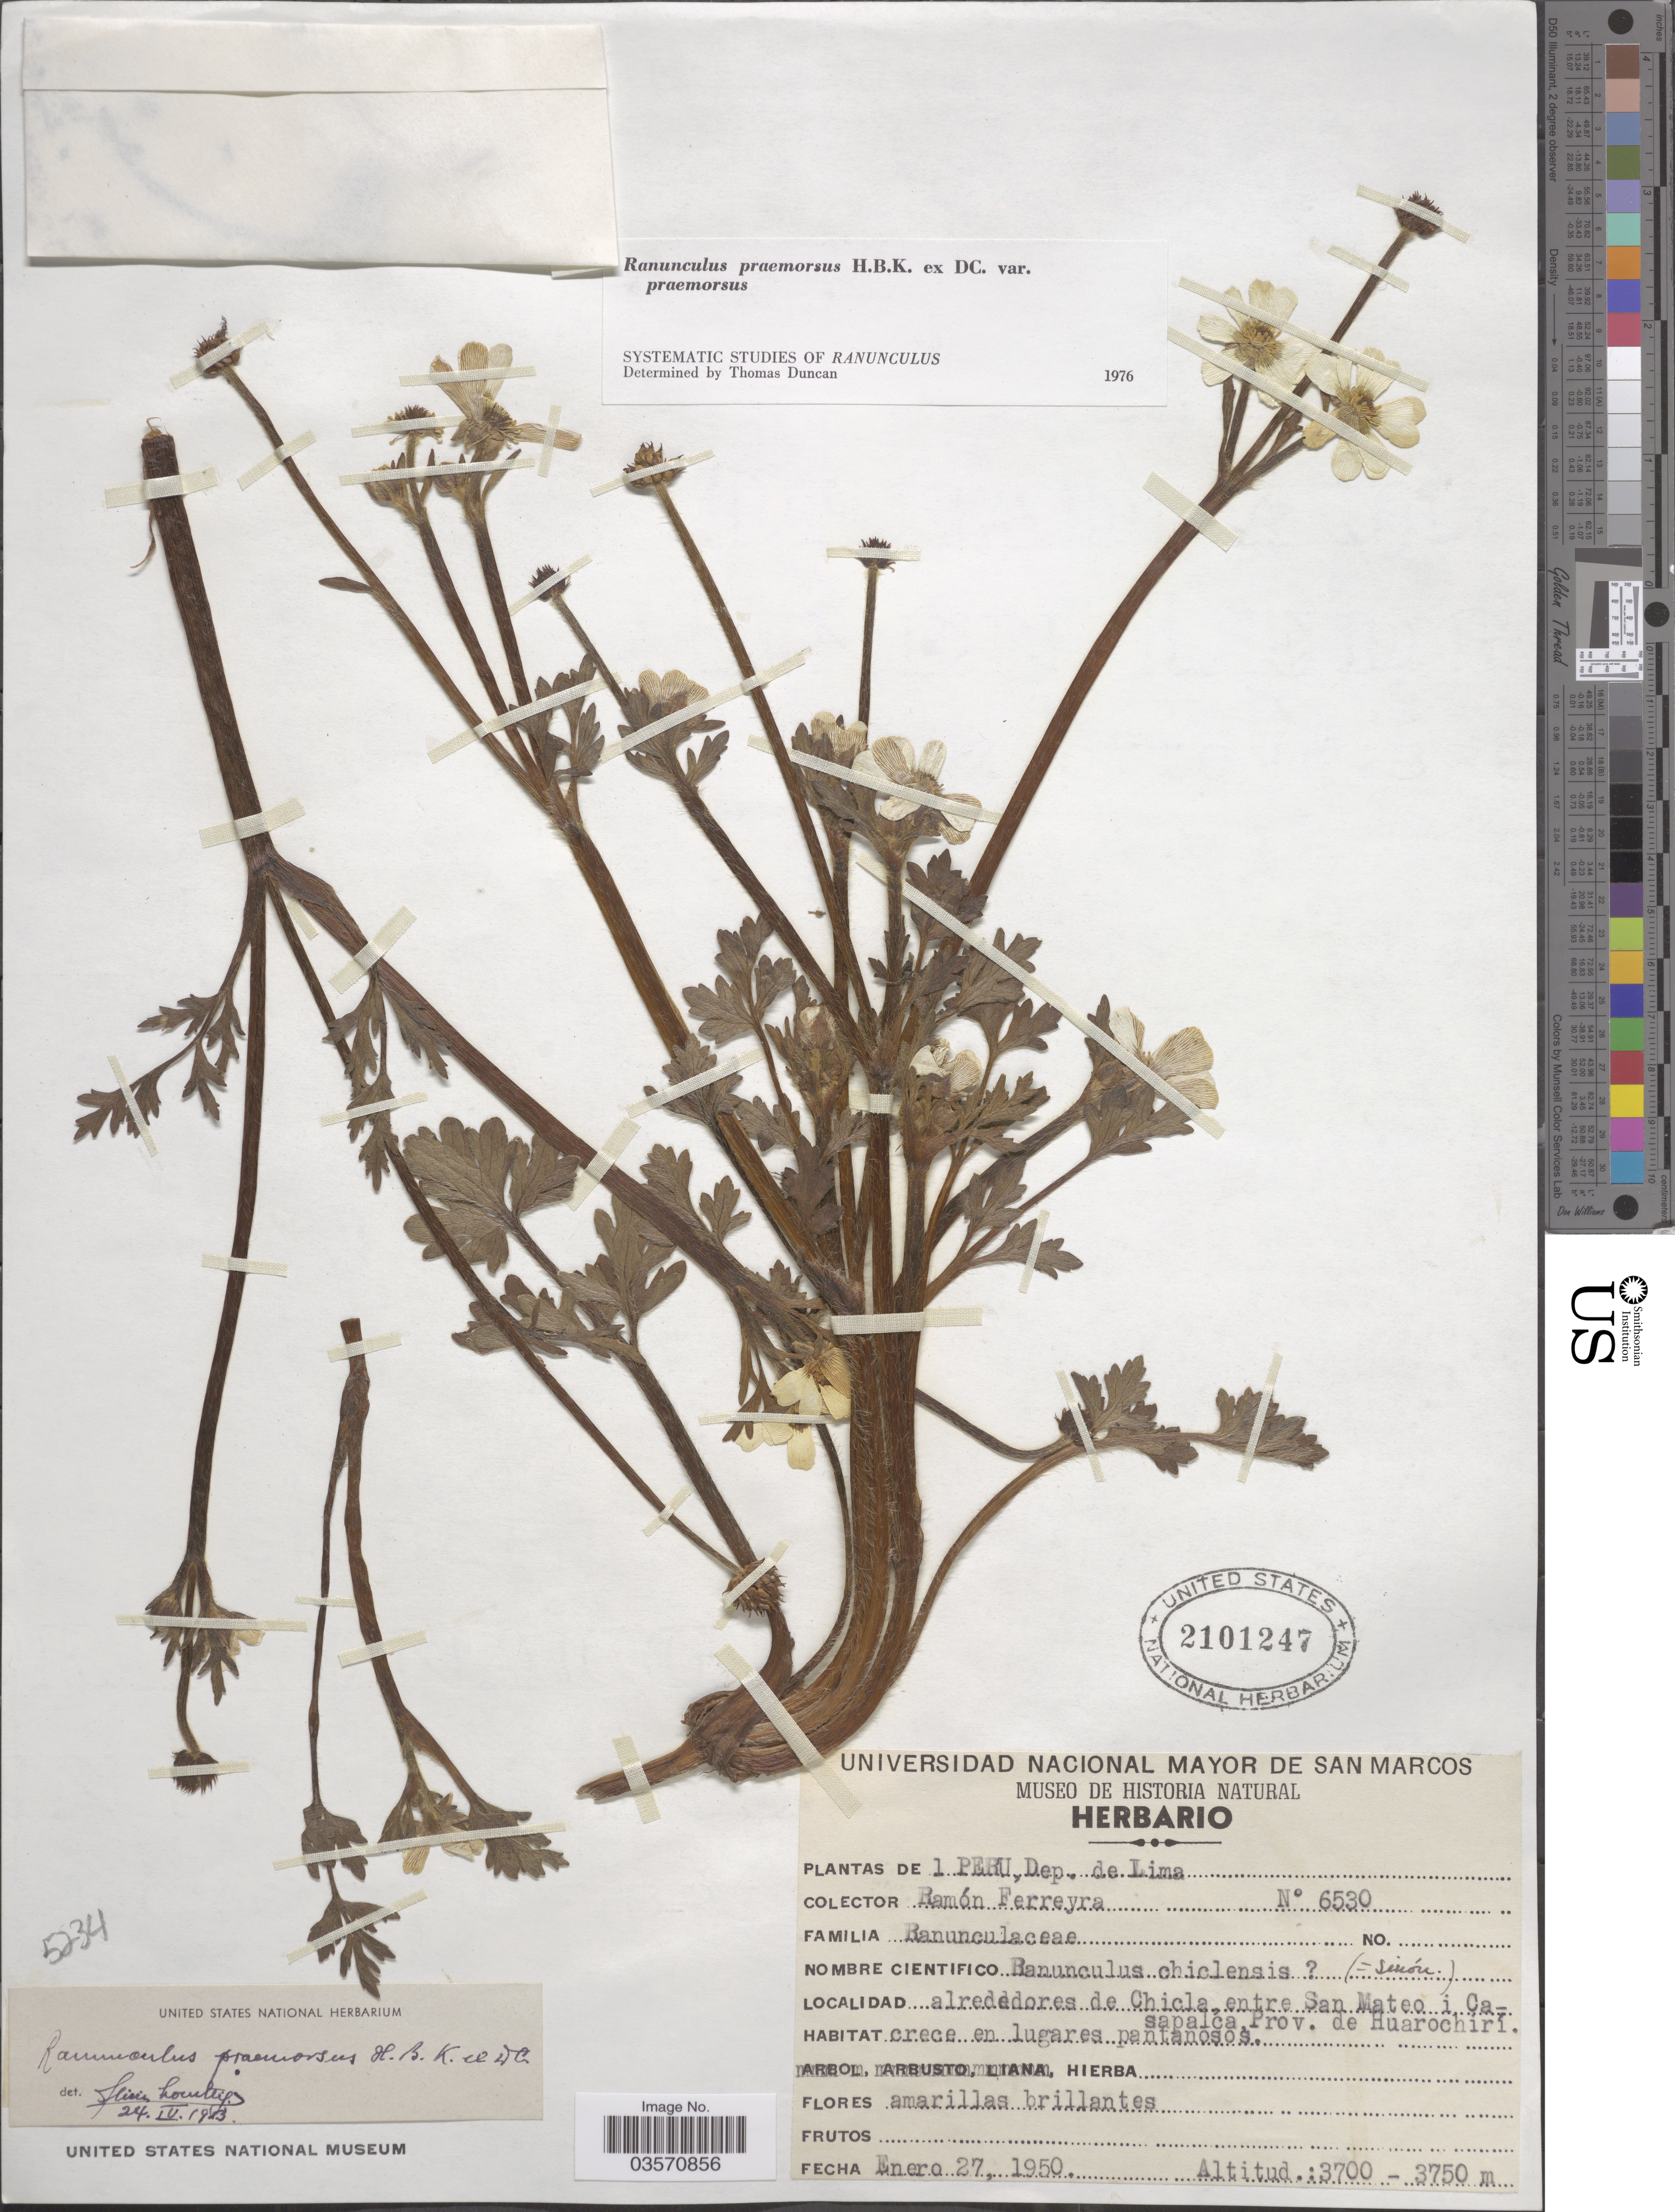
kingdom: Plantae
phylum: Tracheophyta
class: Magnoliopsida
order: Ranunculales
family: Ranunculaceae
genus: Ranunculus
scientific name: Ranunculus praemorsus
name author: Kunth ex DC.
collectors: R. A. Ferreyra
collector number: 6530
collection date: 1950-01-27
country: Peru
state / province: Lima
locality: Dep. de Lima. Alrededores de Chicla, entre San Mateo i Casapalca, Prov. de Huarochirí.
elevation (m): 3700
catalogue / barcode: US 2101247